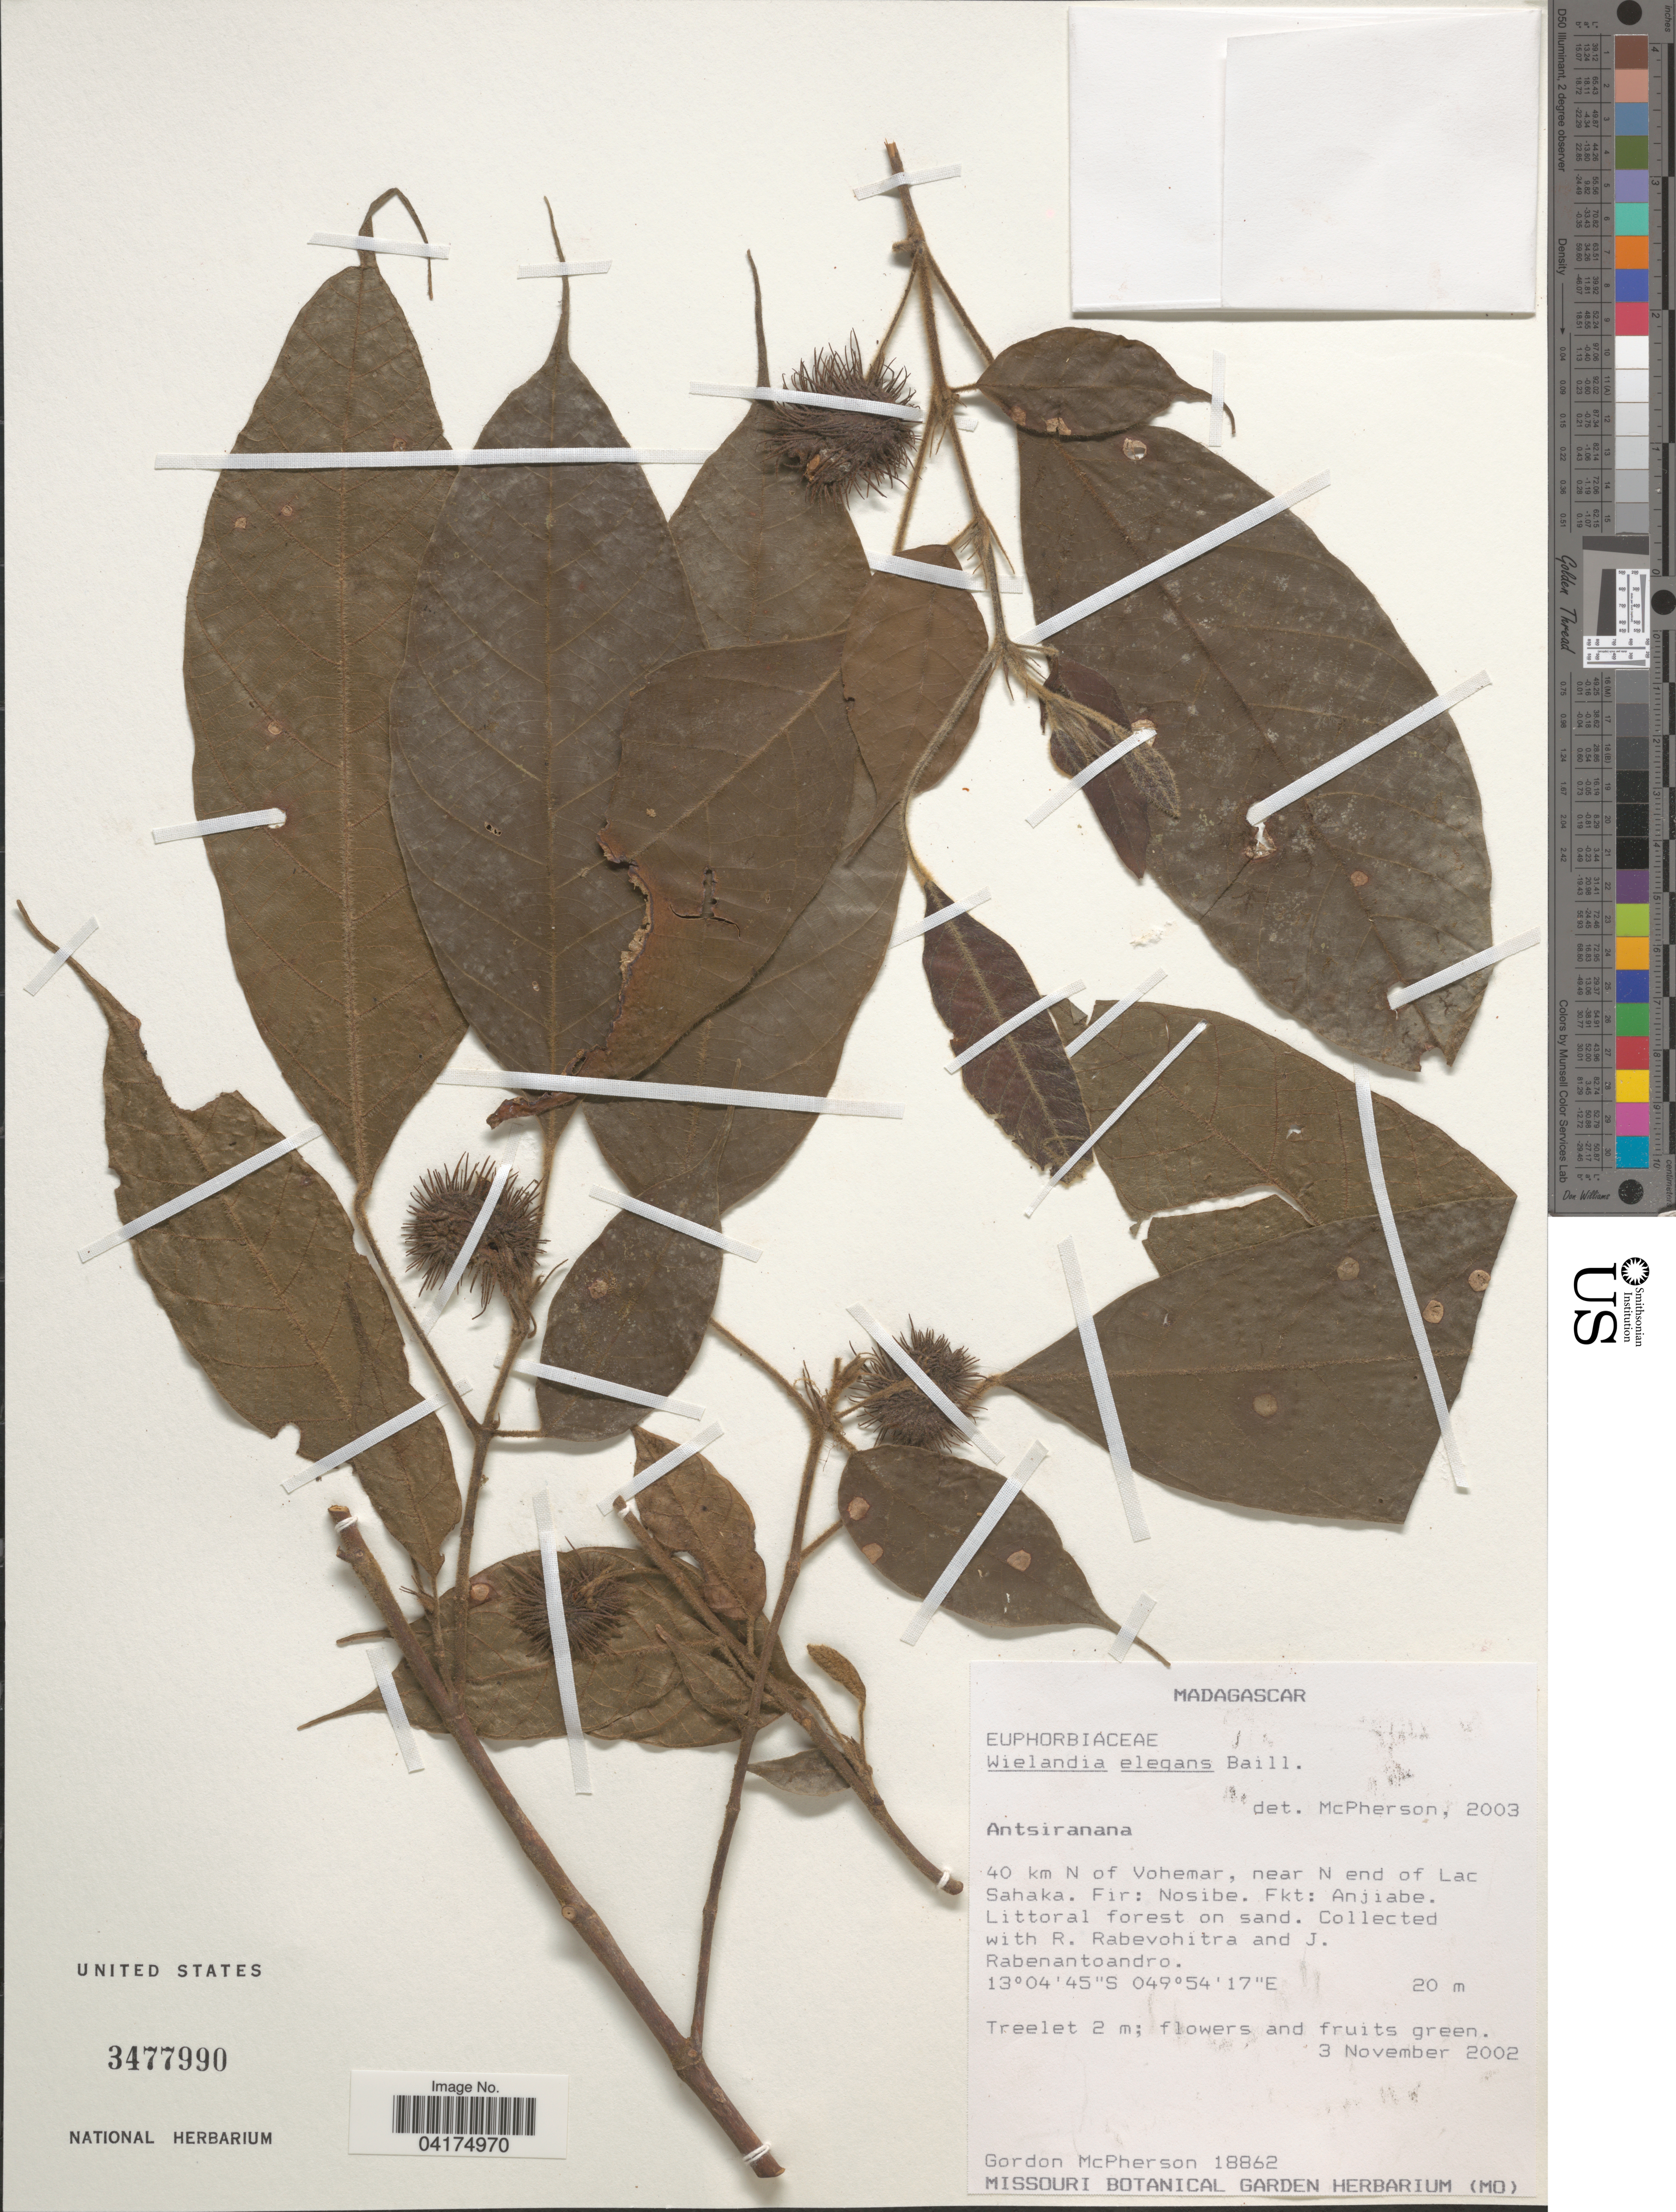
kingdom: Plantae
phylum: Tracheophyta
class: Magnoliopsida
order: Malpighiales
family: Phyllanthaceae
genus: Wielandia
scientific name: Wielandia elegans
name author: Baill.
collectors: G. McPherson, R. Rabevohitra & J. Rabenantoandro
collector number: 18862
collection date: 2002-11-03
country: Madagascar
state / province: Sava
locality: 40 km N of Vohemar, near N end of Lac Sahaka. Fir: Nosibe. Fkt: Anjiabe.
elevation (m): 20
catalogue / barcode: US 3477990